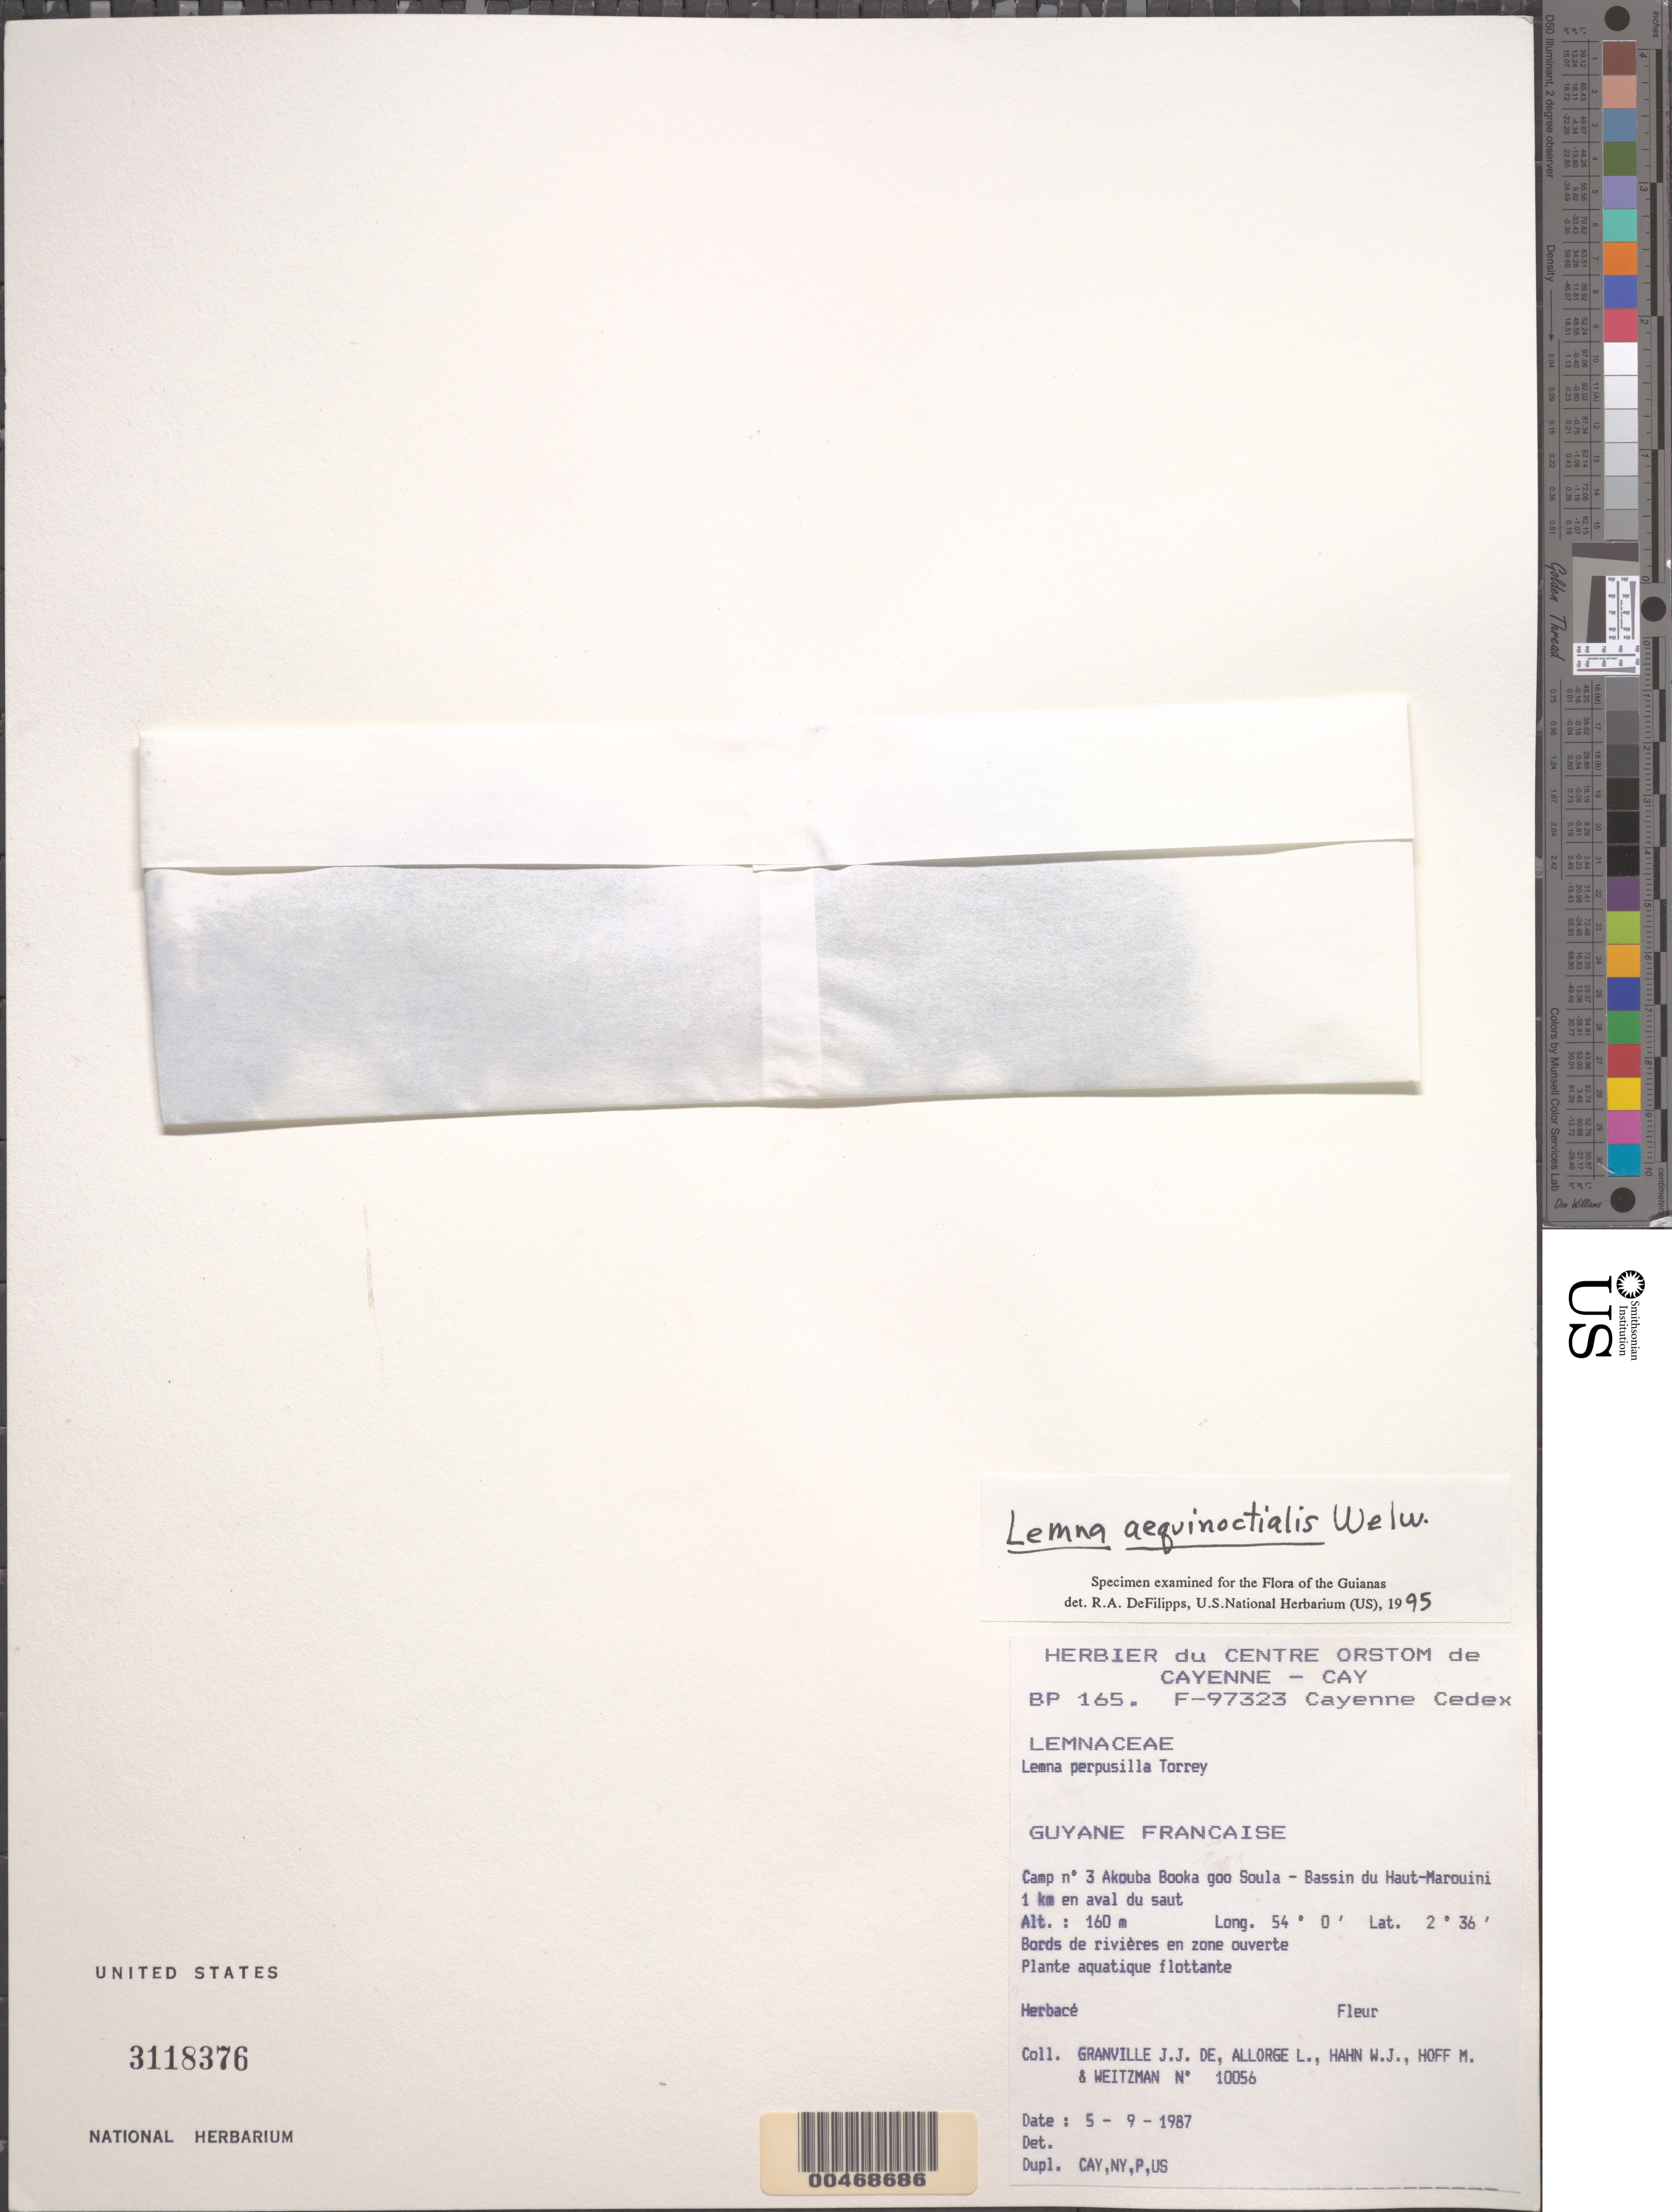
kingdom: Plantae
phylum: Tracheophyta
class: Liliopsida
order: Alismatales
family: Araceae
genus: Lemna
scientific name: Lemna aequinoctialis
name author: Welw.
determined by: DeFilipps, R. A.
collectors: J.-J. de Granville, L. Allorge, W. J. Hahn, M. Hoff & A. L. Weitzman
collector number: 10056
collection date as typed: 5-Sep-87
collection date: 1987-09-05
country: French Guiana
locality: Akouba Booka goo Soula, Camp #3, Bassin du Haut Marouini, 1 km en aval du saut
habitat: Along river, open area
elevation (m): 160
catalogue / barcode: US 3118376